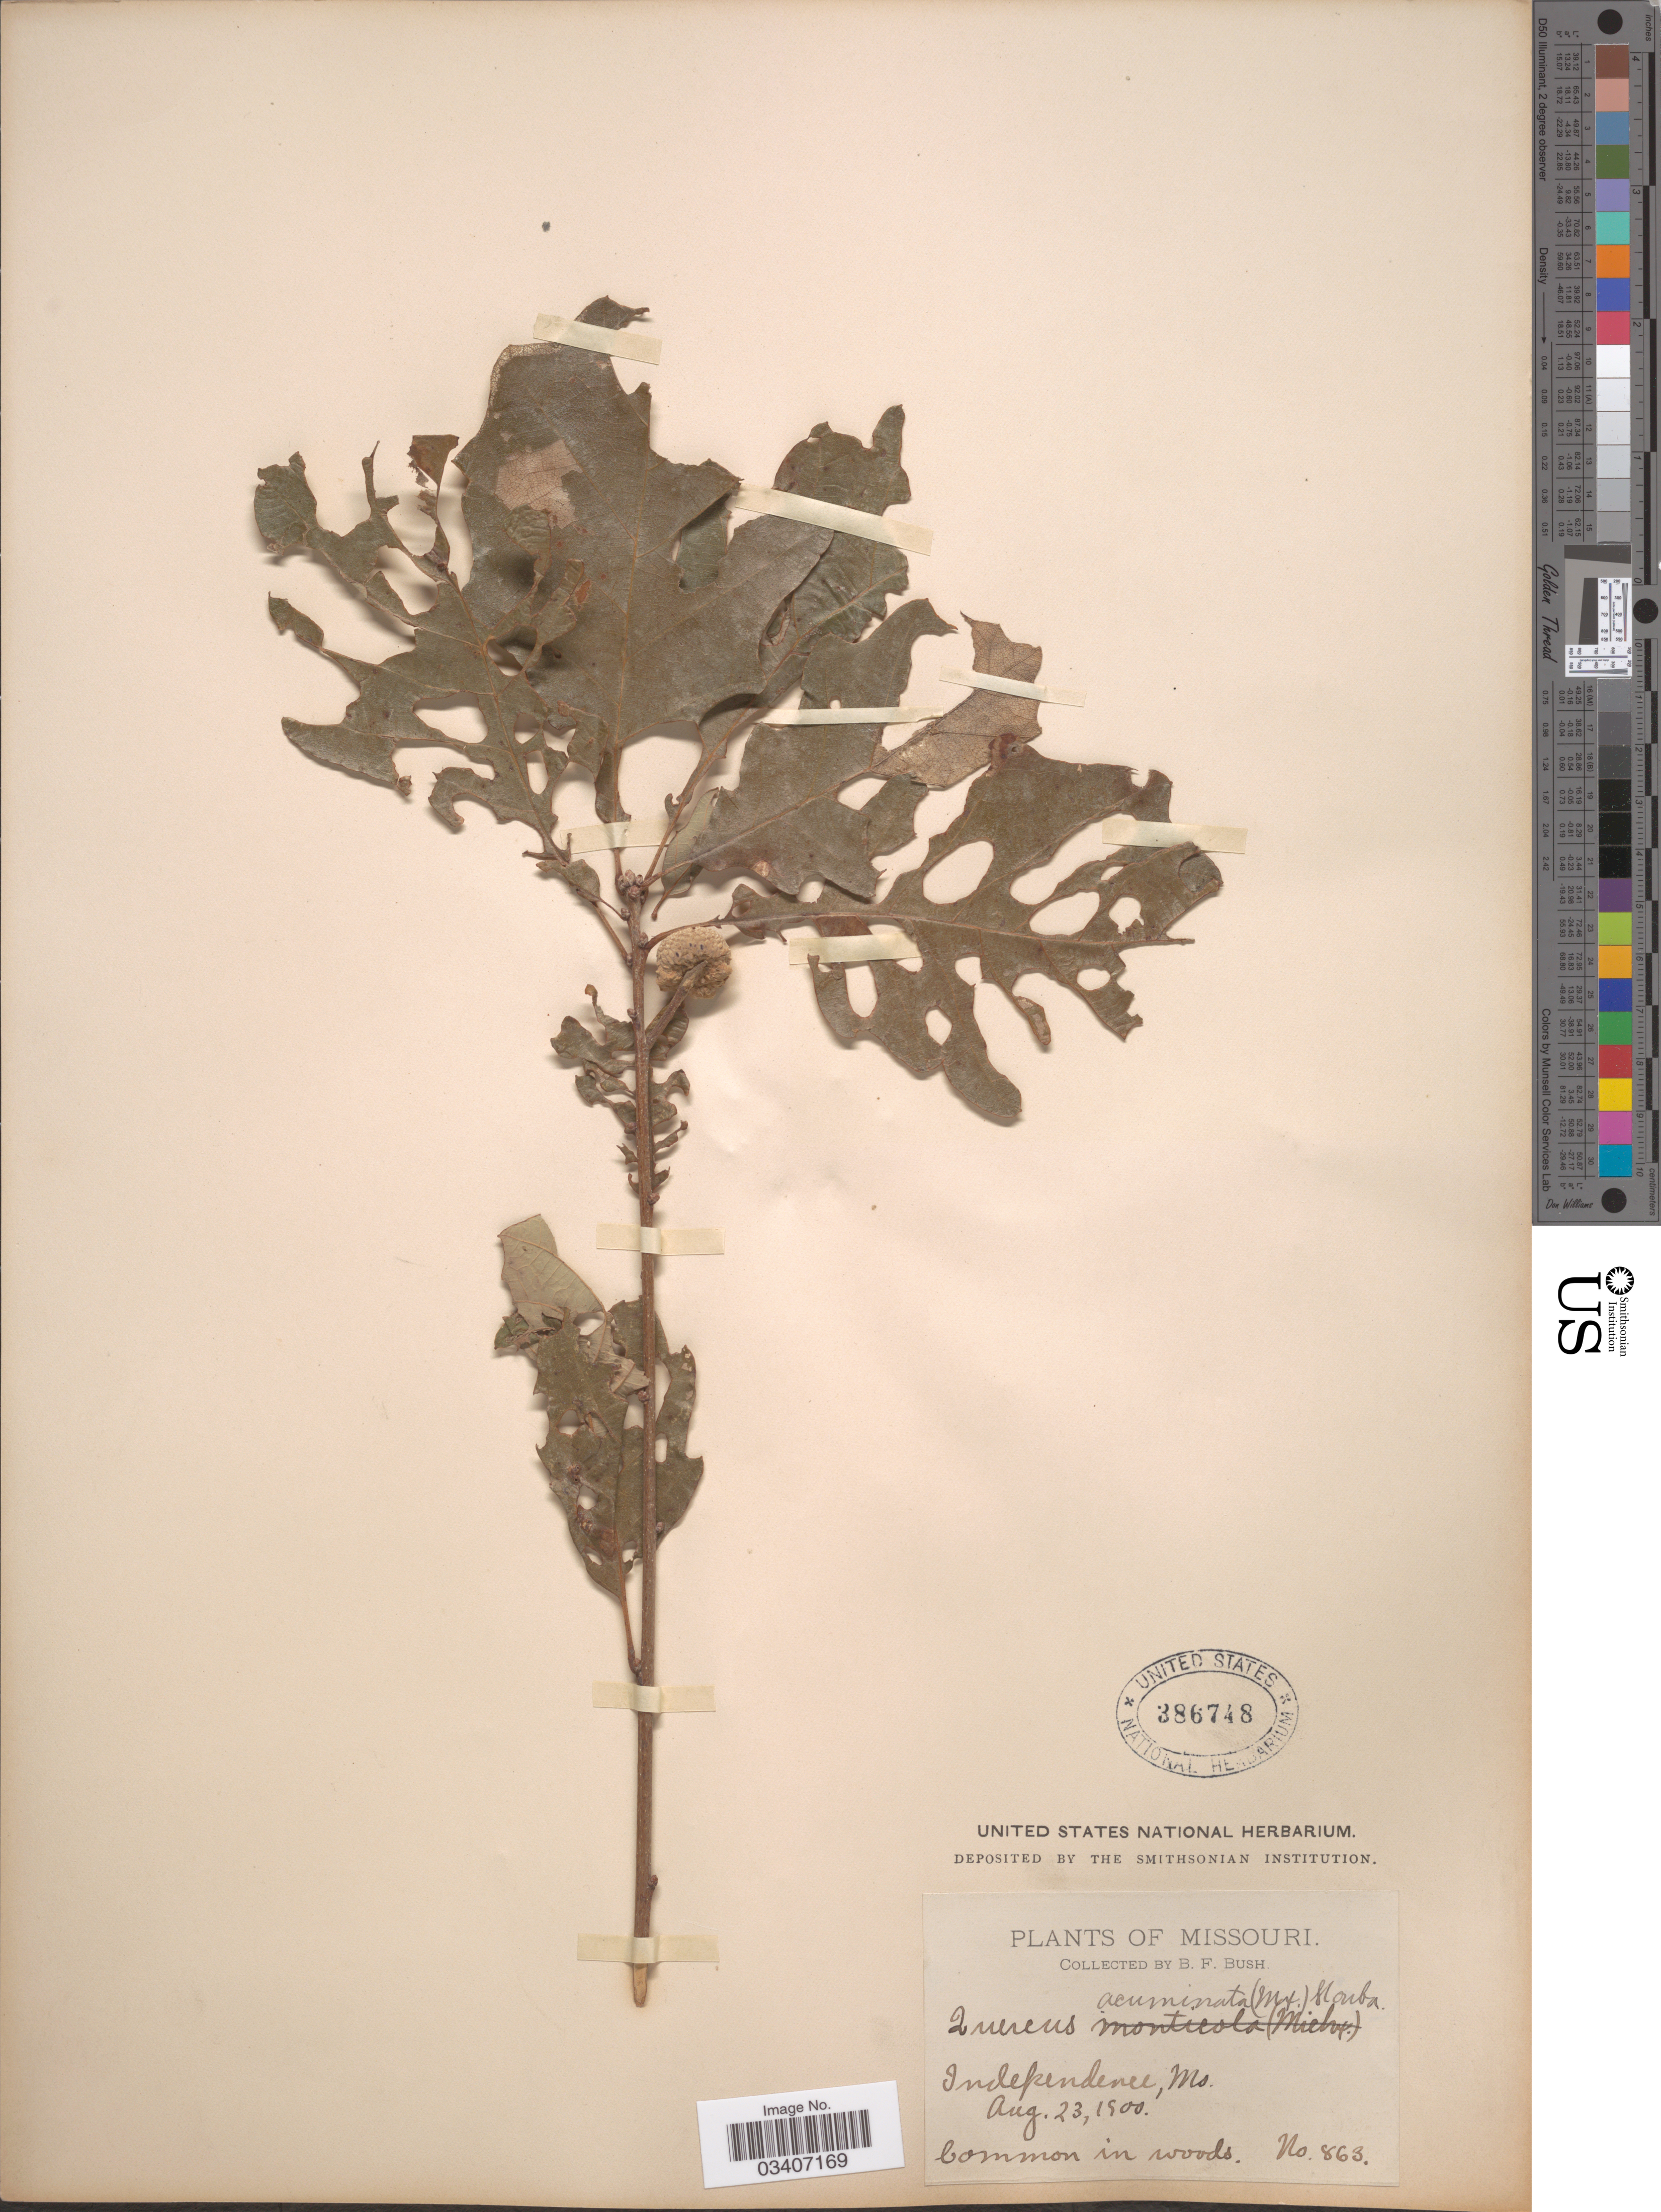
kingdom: Plantae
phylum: Tracheophyta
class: Magnoliopsida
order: Fagales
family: Fagaceae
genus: Quercus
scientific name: Quercus muehlenbergii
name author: Engelm.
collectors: B. F. Bush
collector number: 863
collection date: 1900-08-23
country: United States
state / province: Missouri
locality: Independence.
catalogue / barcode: US 386748